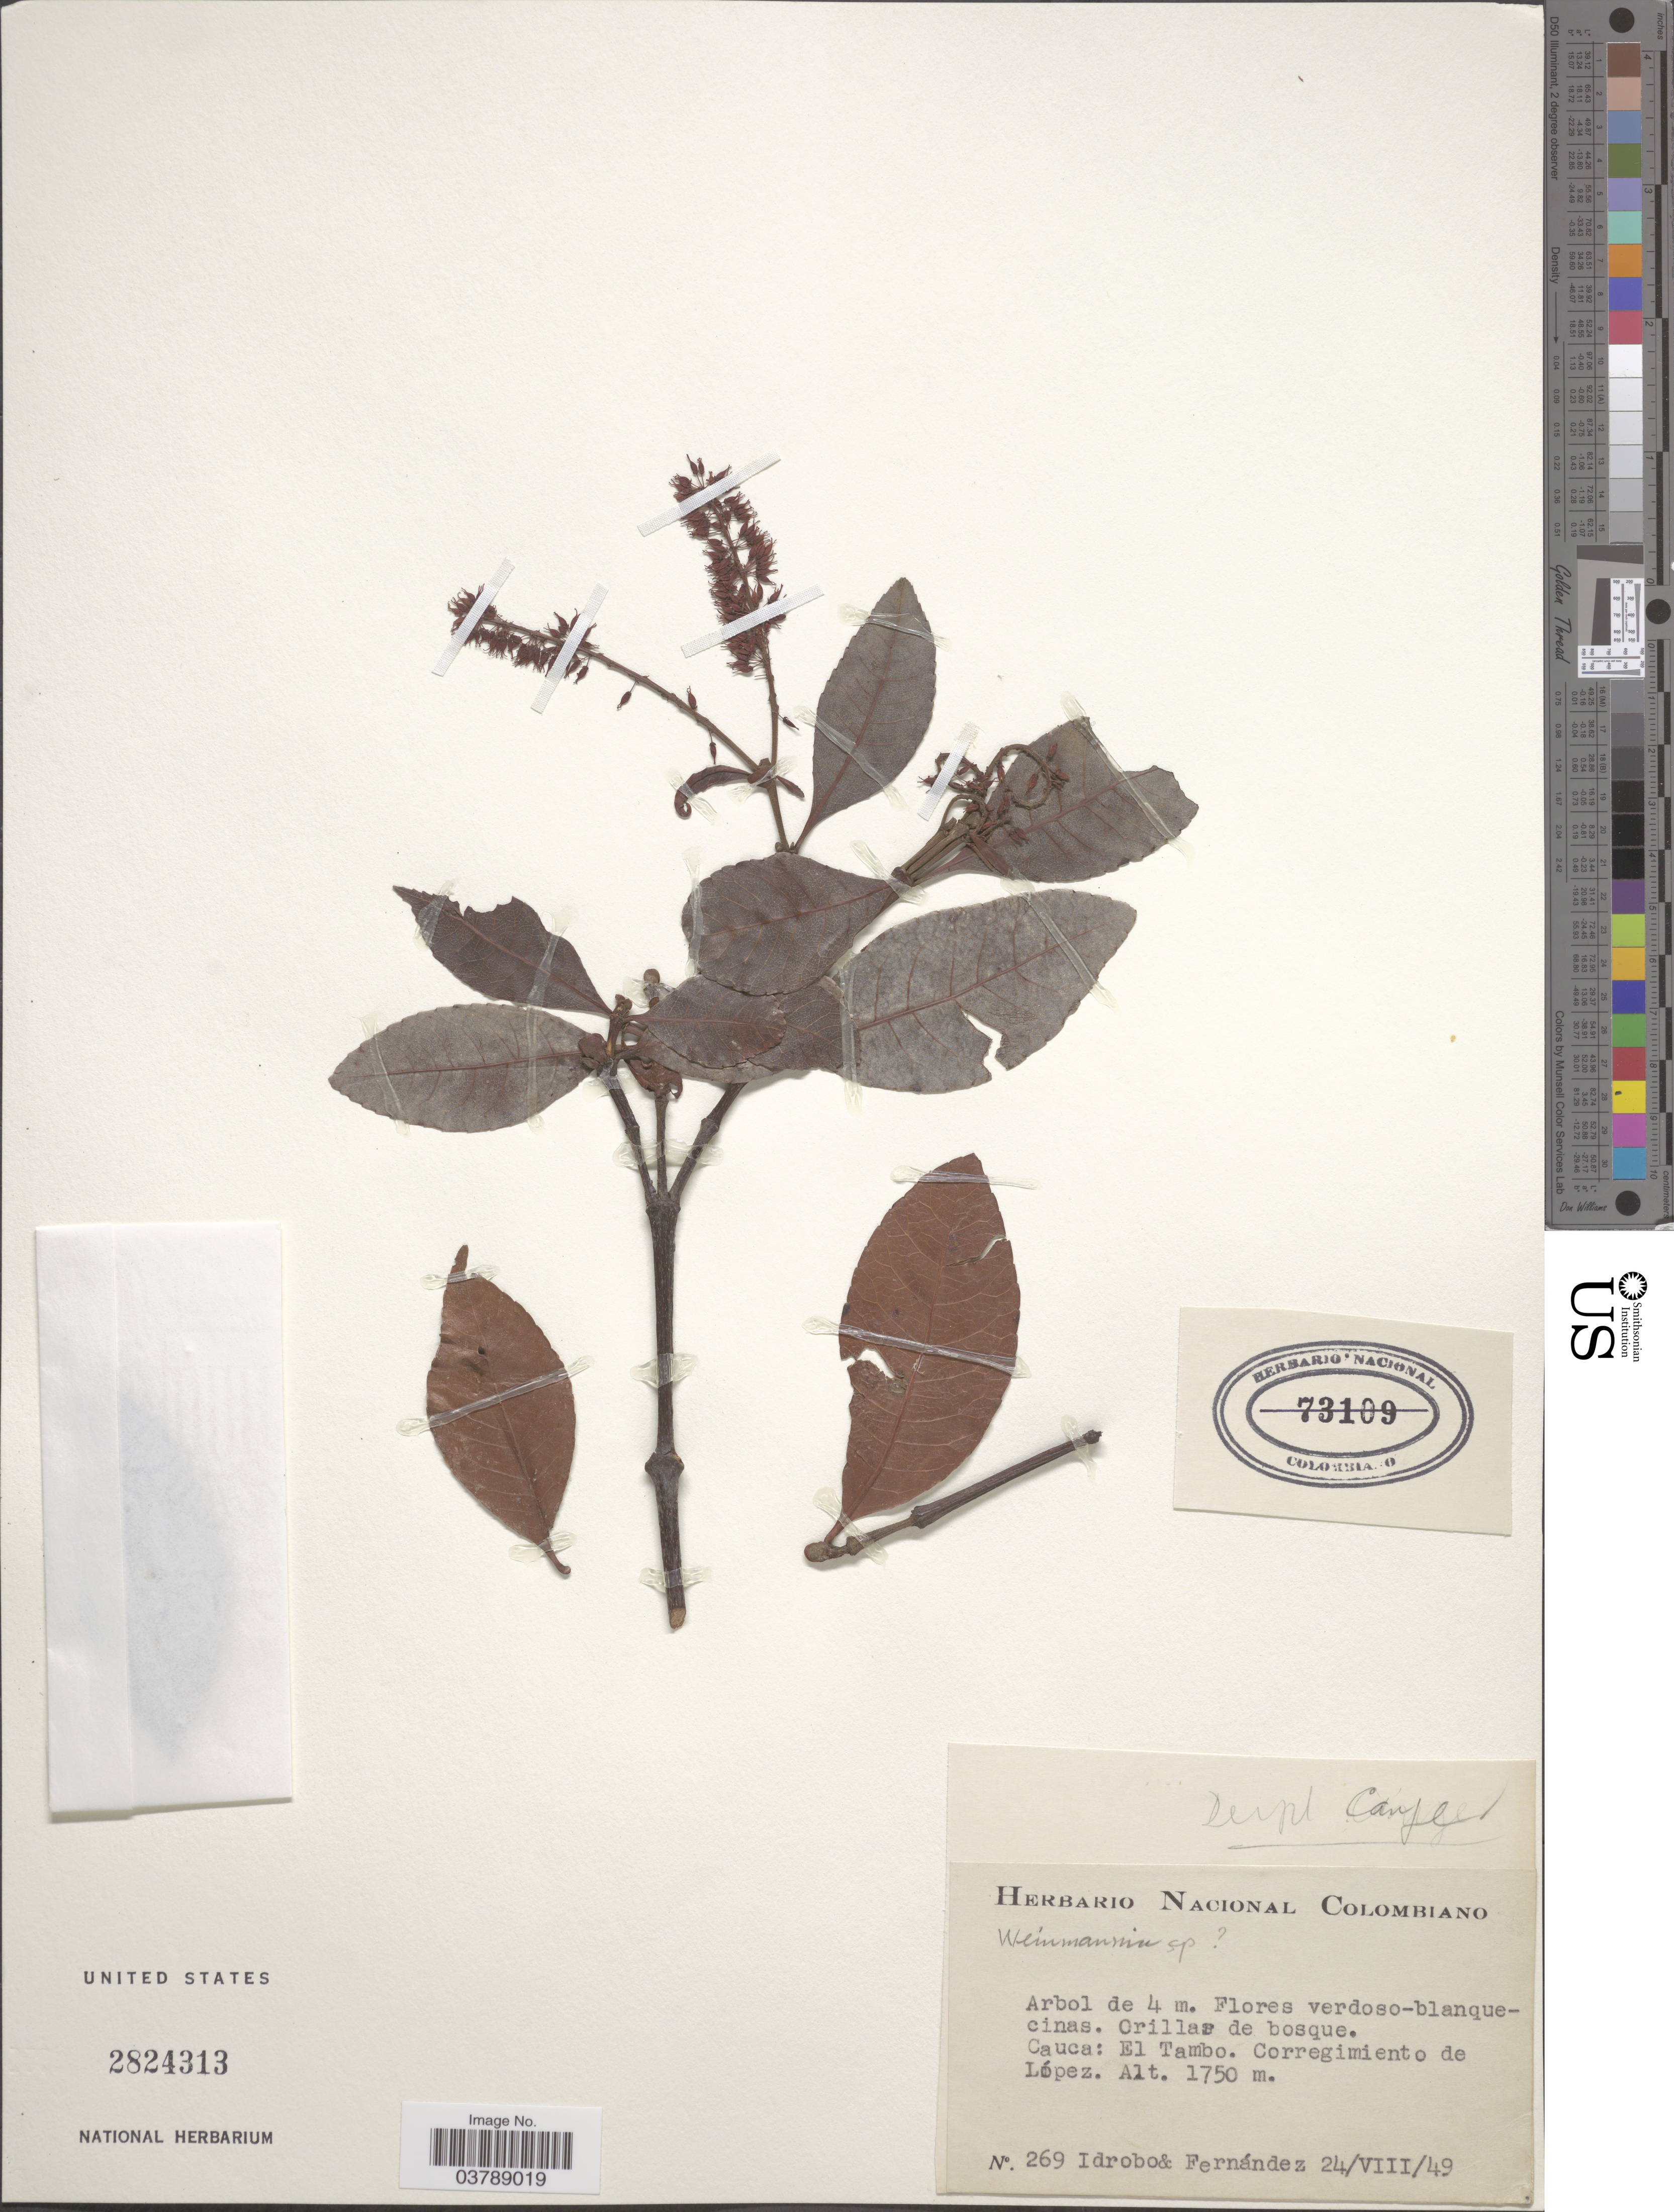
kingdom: Plantae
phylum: Tracheophyta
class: Magnoliopsida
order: Oxalidales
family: Cunoniaceae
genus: Weinmannia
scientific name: Weinmannia balbisiana var. laurina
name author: (Kunth) Cuatrec.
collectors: -- Idrobo & -- Fernandez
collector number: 269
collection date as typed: Transcribed d/m/y: 24/8/49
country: Colombia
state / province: Cauca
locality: El Tambo. Corregimiento de López.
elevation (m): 1750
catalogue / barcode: US 2824313